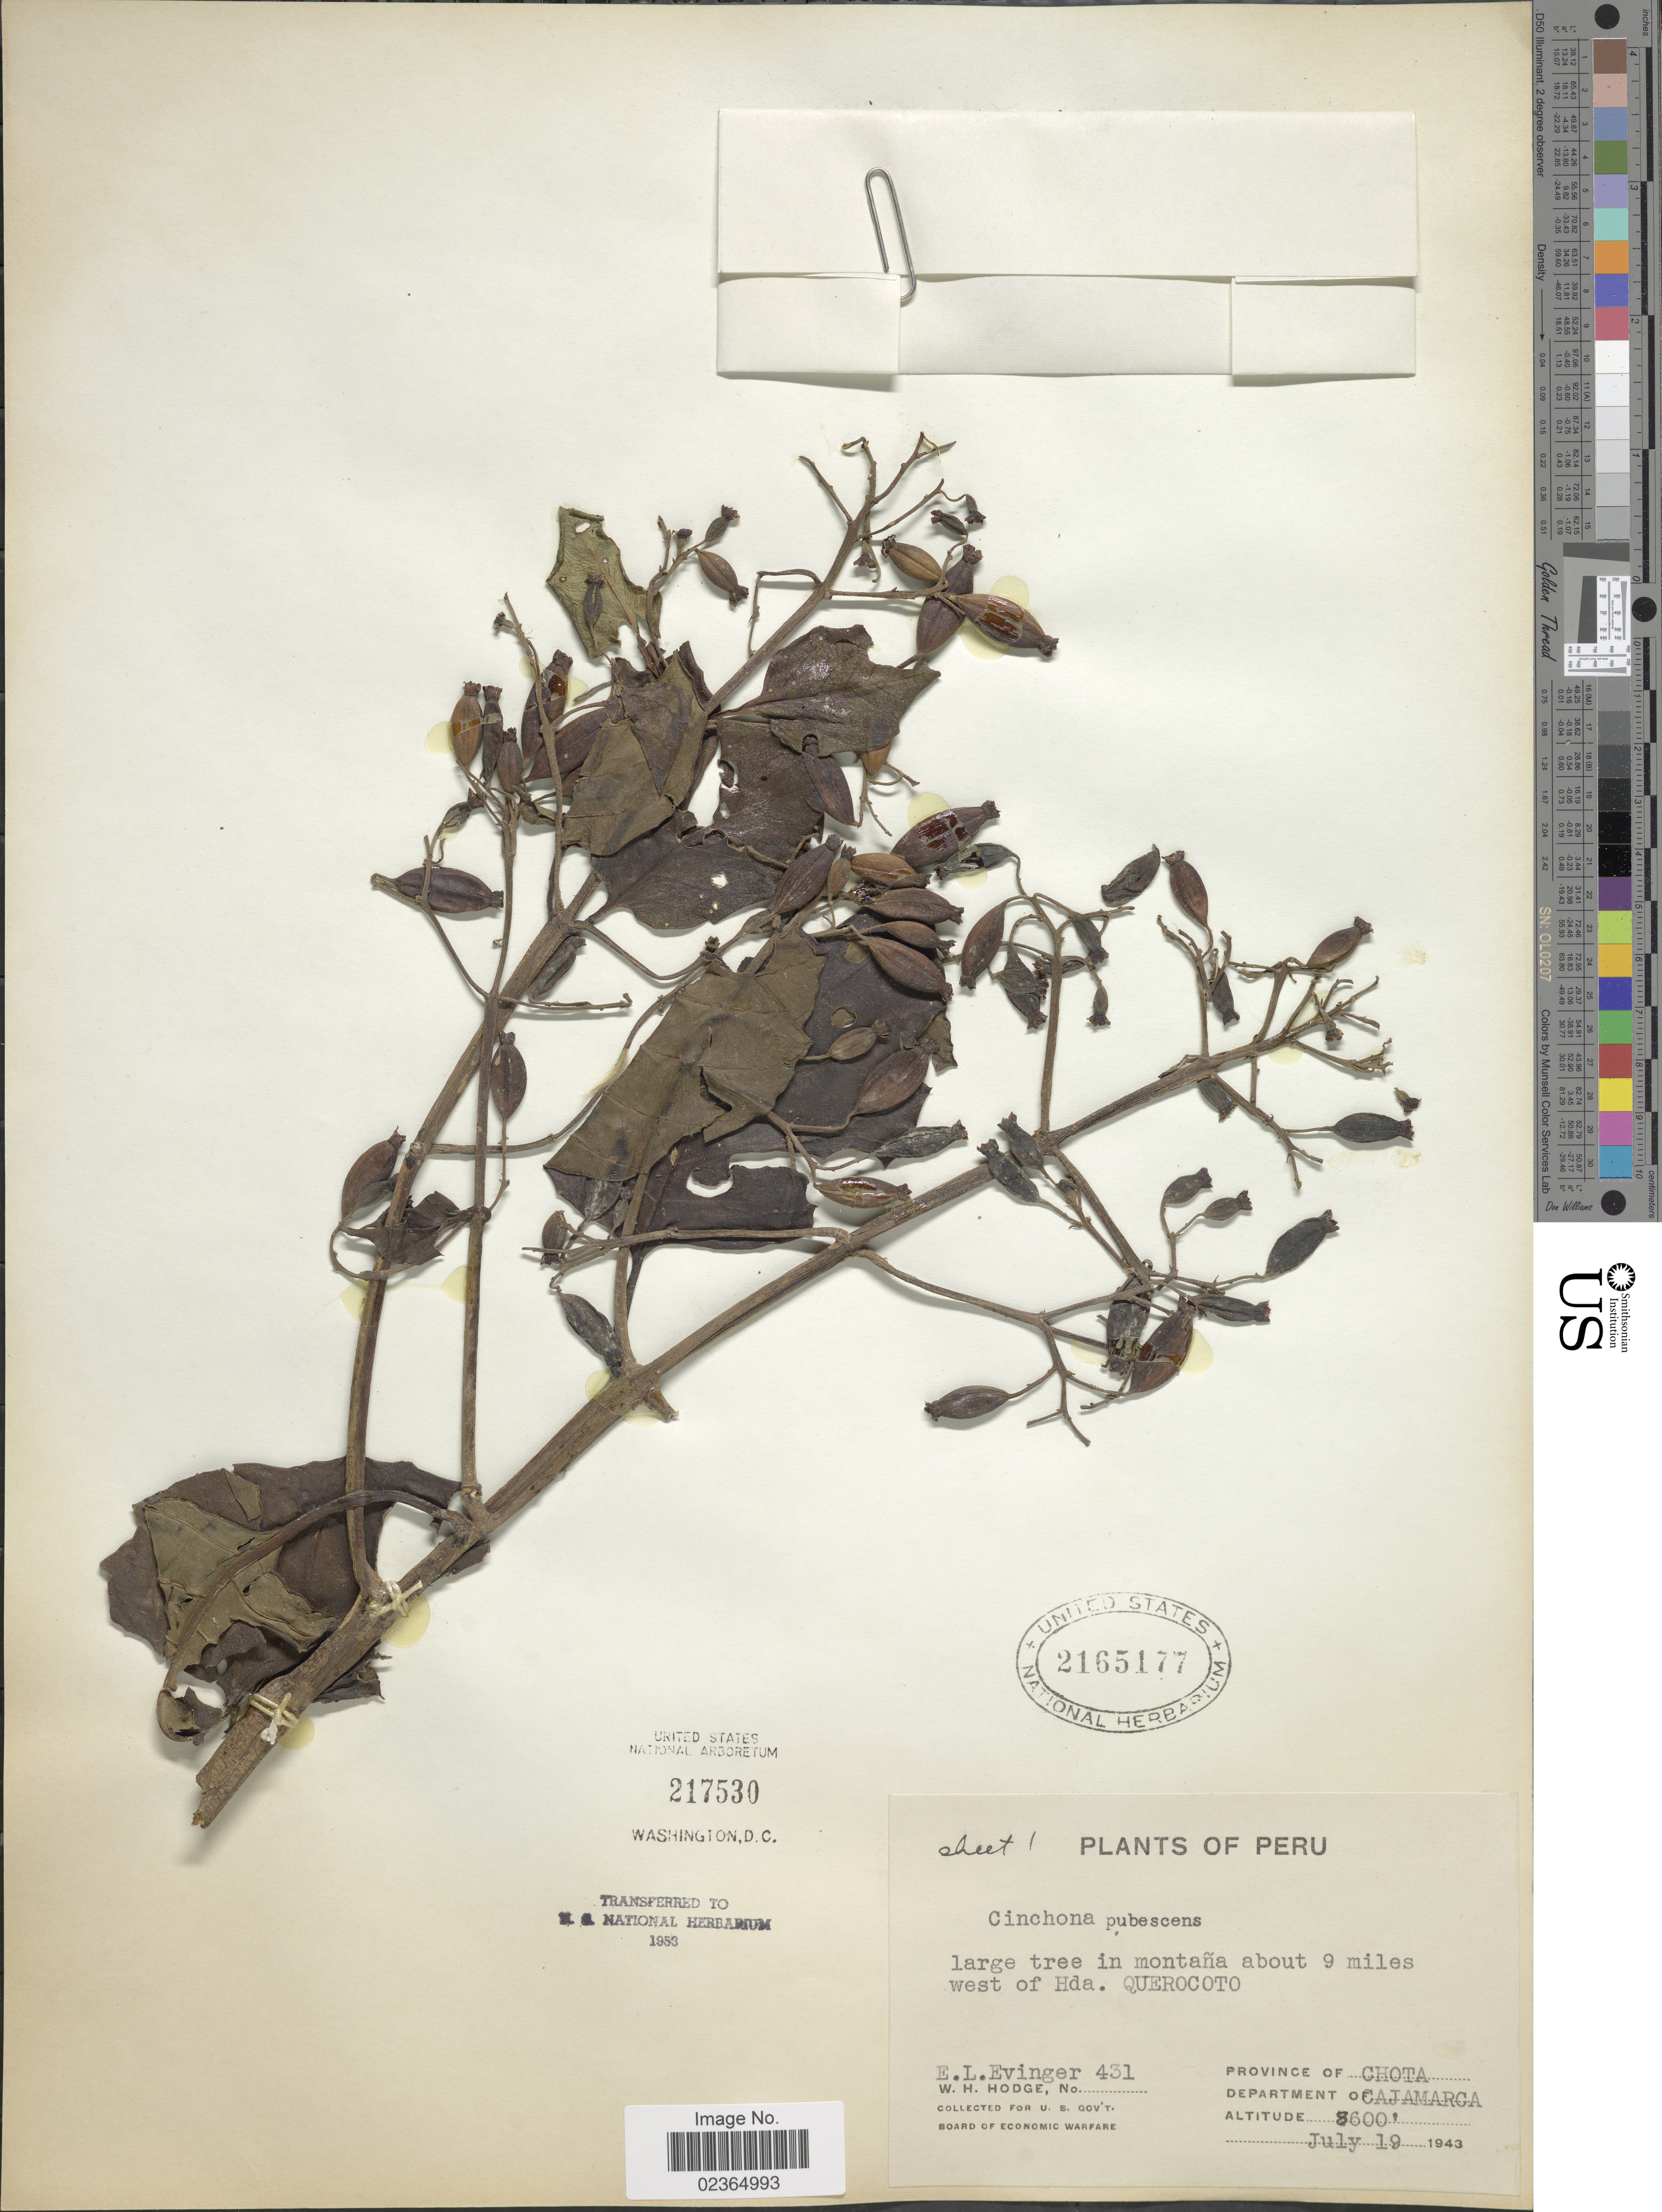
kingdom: Plantae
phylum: Tracheophyta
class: Magnoliopsida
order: Gentianales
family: Rubiaceae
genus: Cinchona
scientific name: Cinchona pubescens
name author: Vahl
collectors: E. Evinger & W. Hodge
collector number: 431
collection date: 1943-07-19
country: Peru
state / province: Cajamarca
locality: About 9 miles west of Hda. Querocoto. Province of Chota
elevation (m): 2621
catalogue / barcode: US 2165177